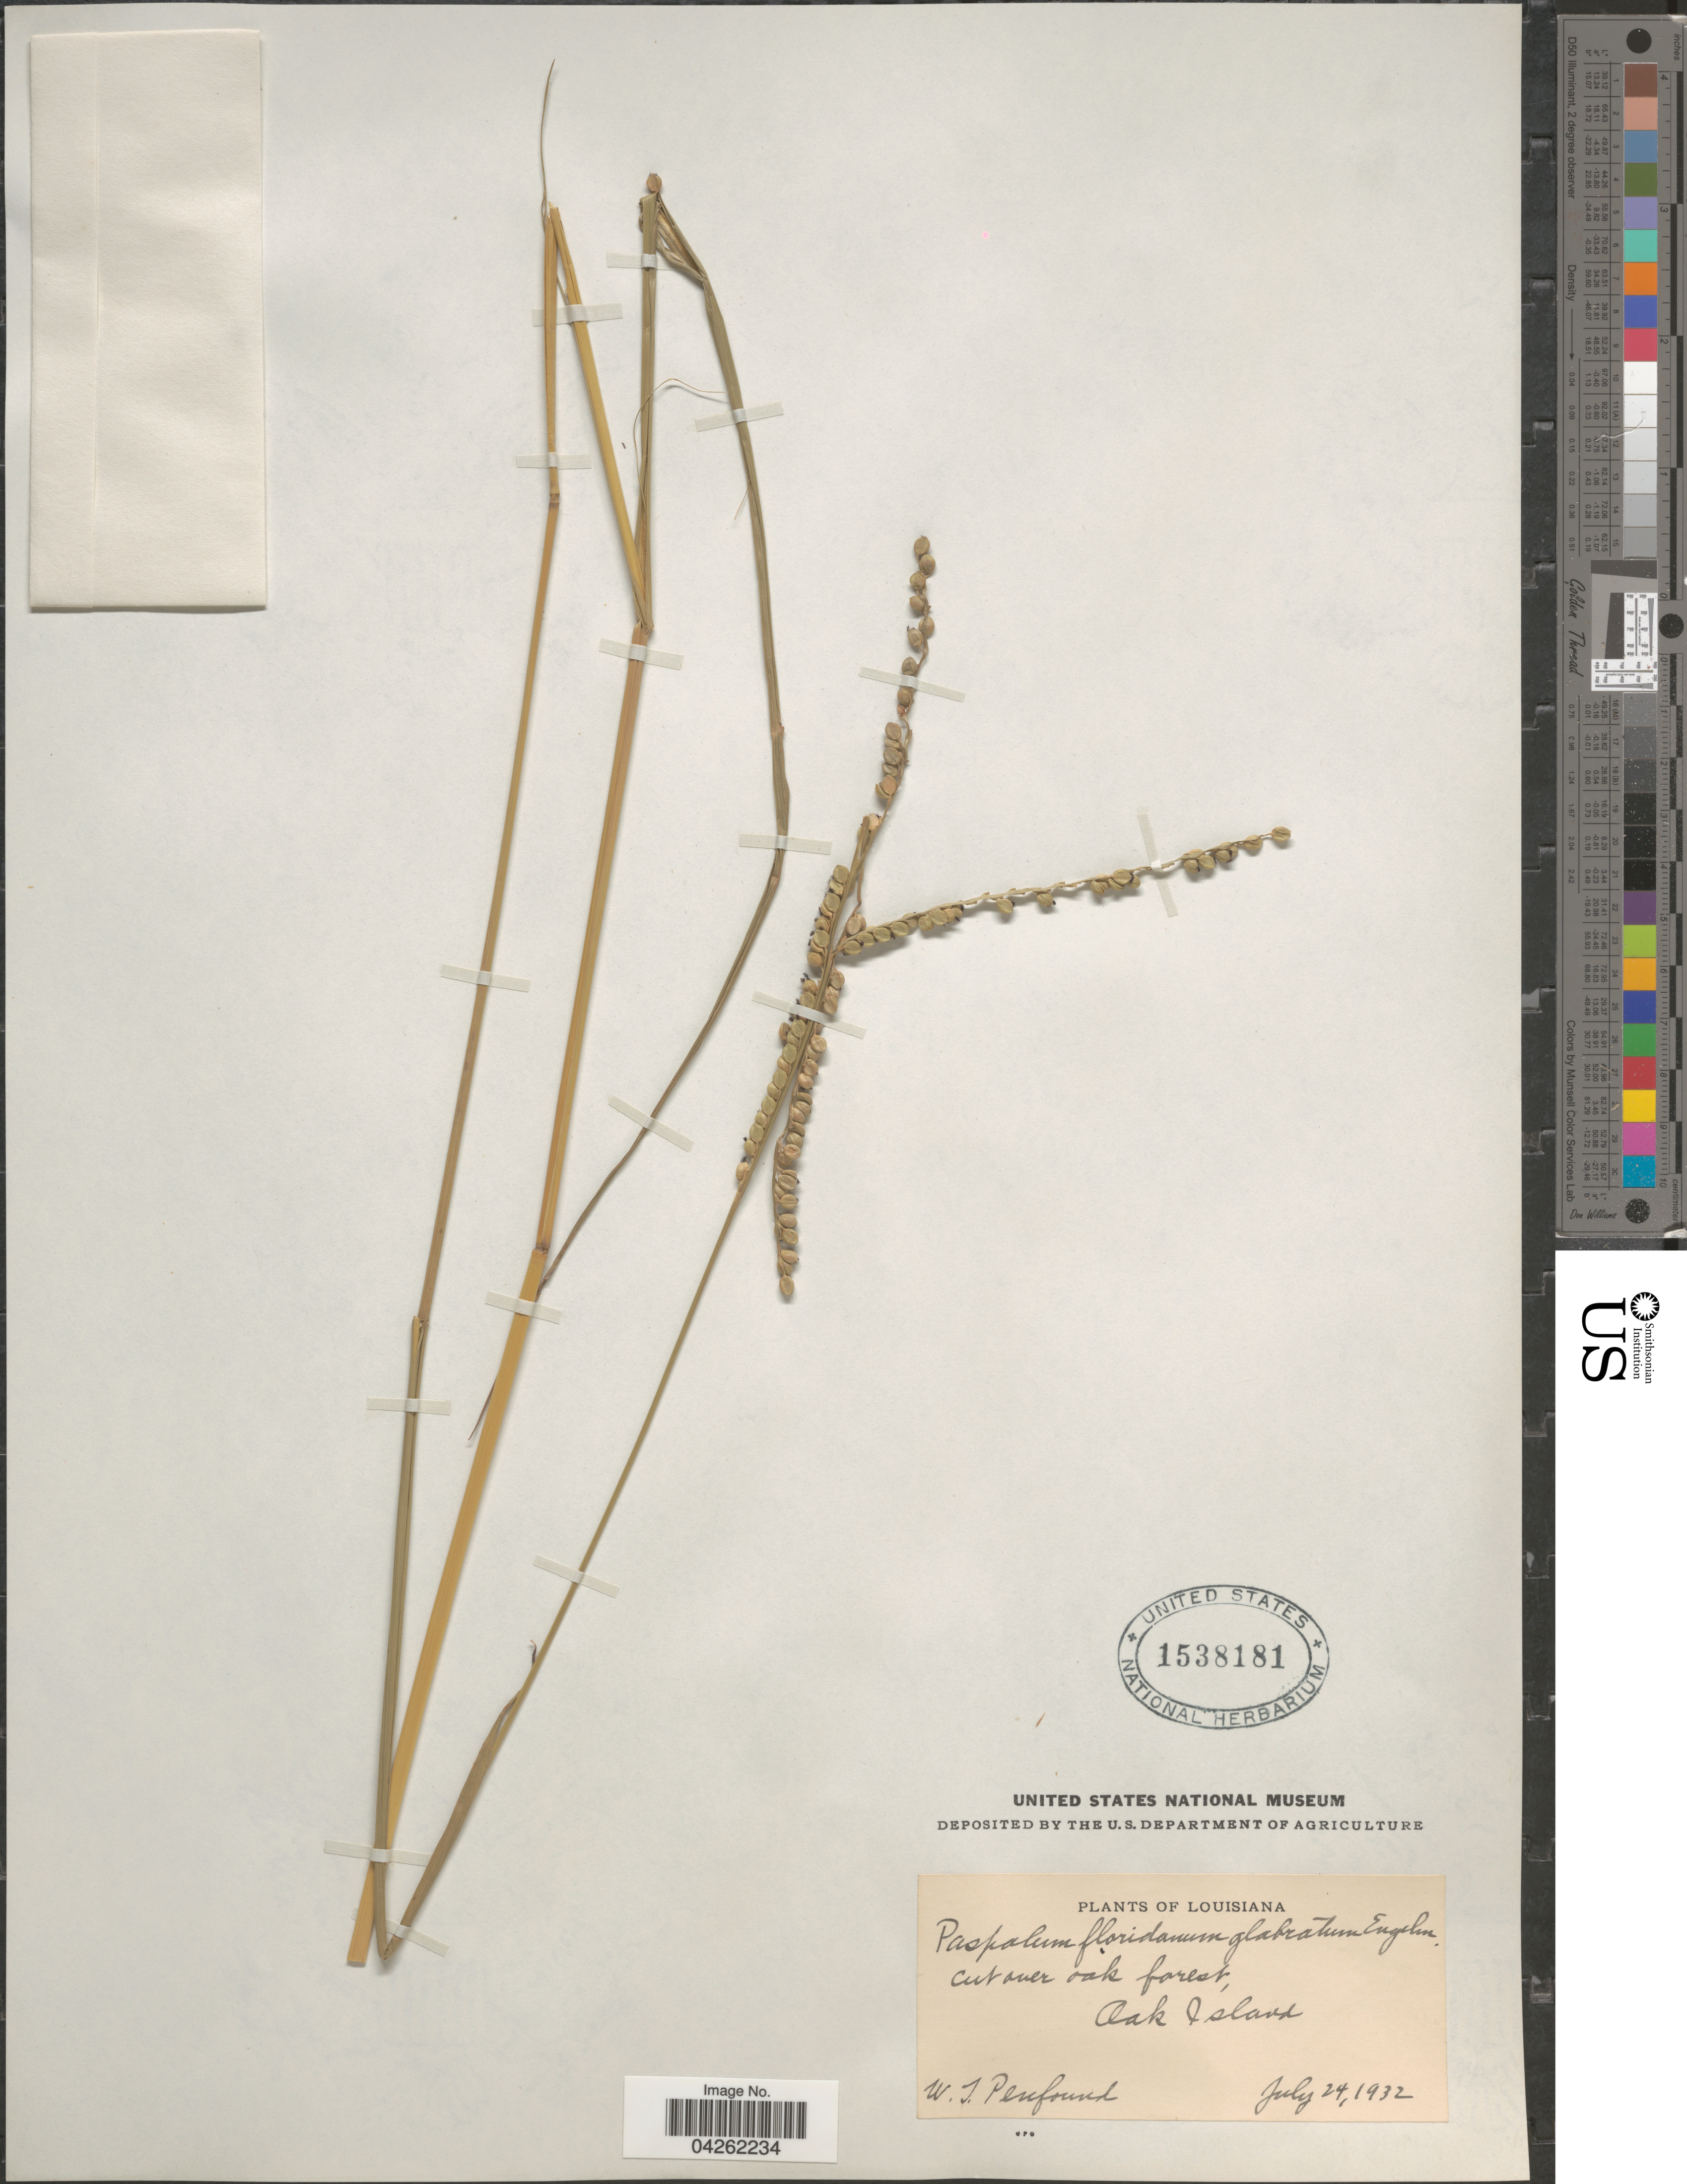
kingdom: Plantae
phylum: Tracheophyta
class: Liliopsida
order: Poales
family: Poaceae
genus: Paspalum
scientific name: Paspalum floridanum var. glabratum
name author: Engelm. ex Vasey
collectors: W. Penfound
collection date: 1932-07-24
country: United States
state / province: Louisiana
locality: Cut over oak forest, Oak Island.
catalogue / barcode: US 1538181